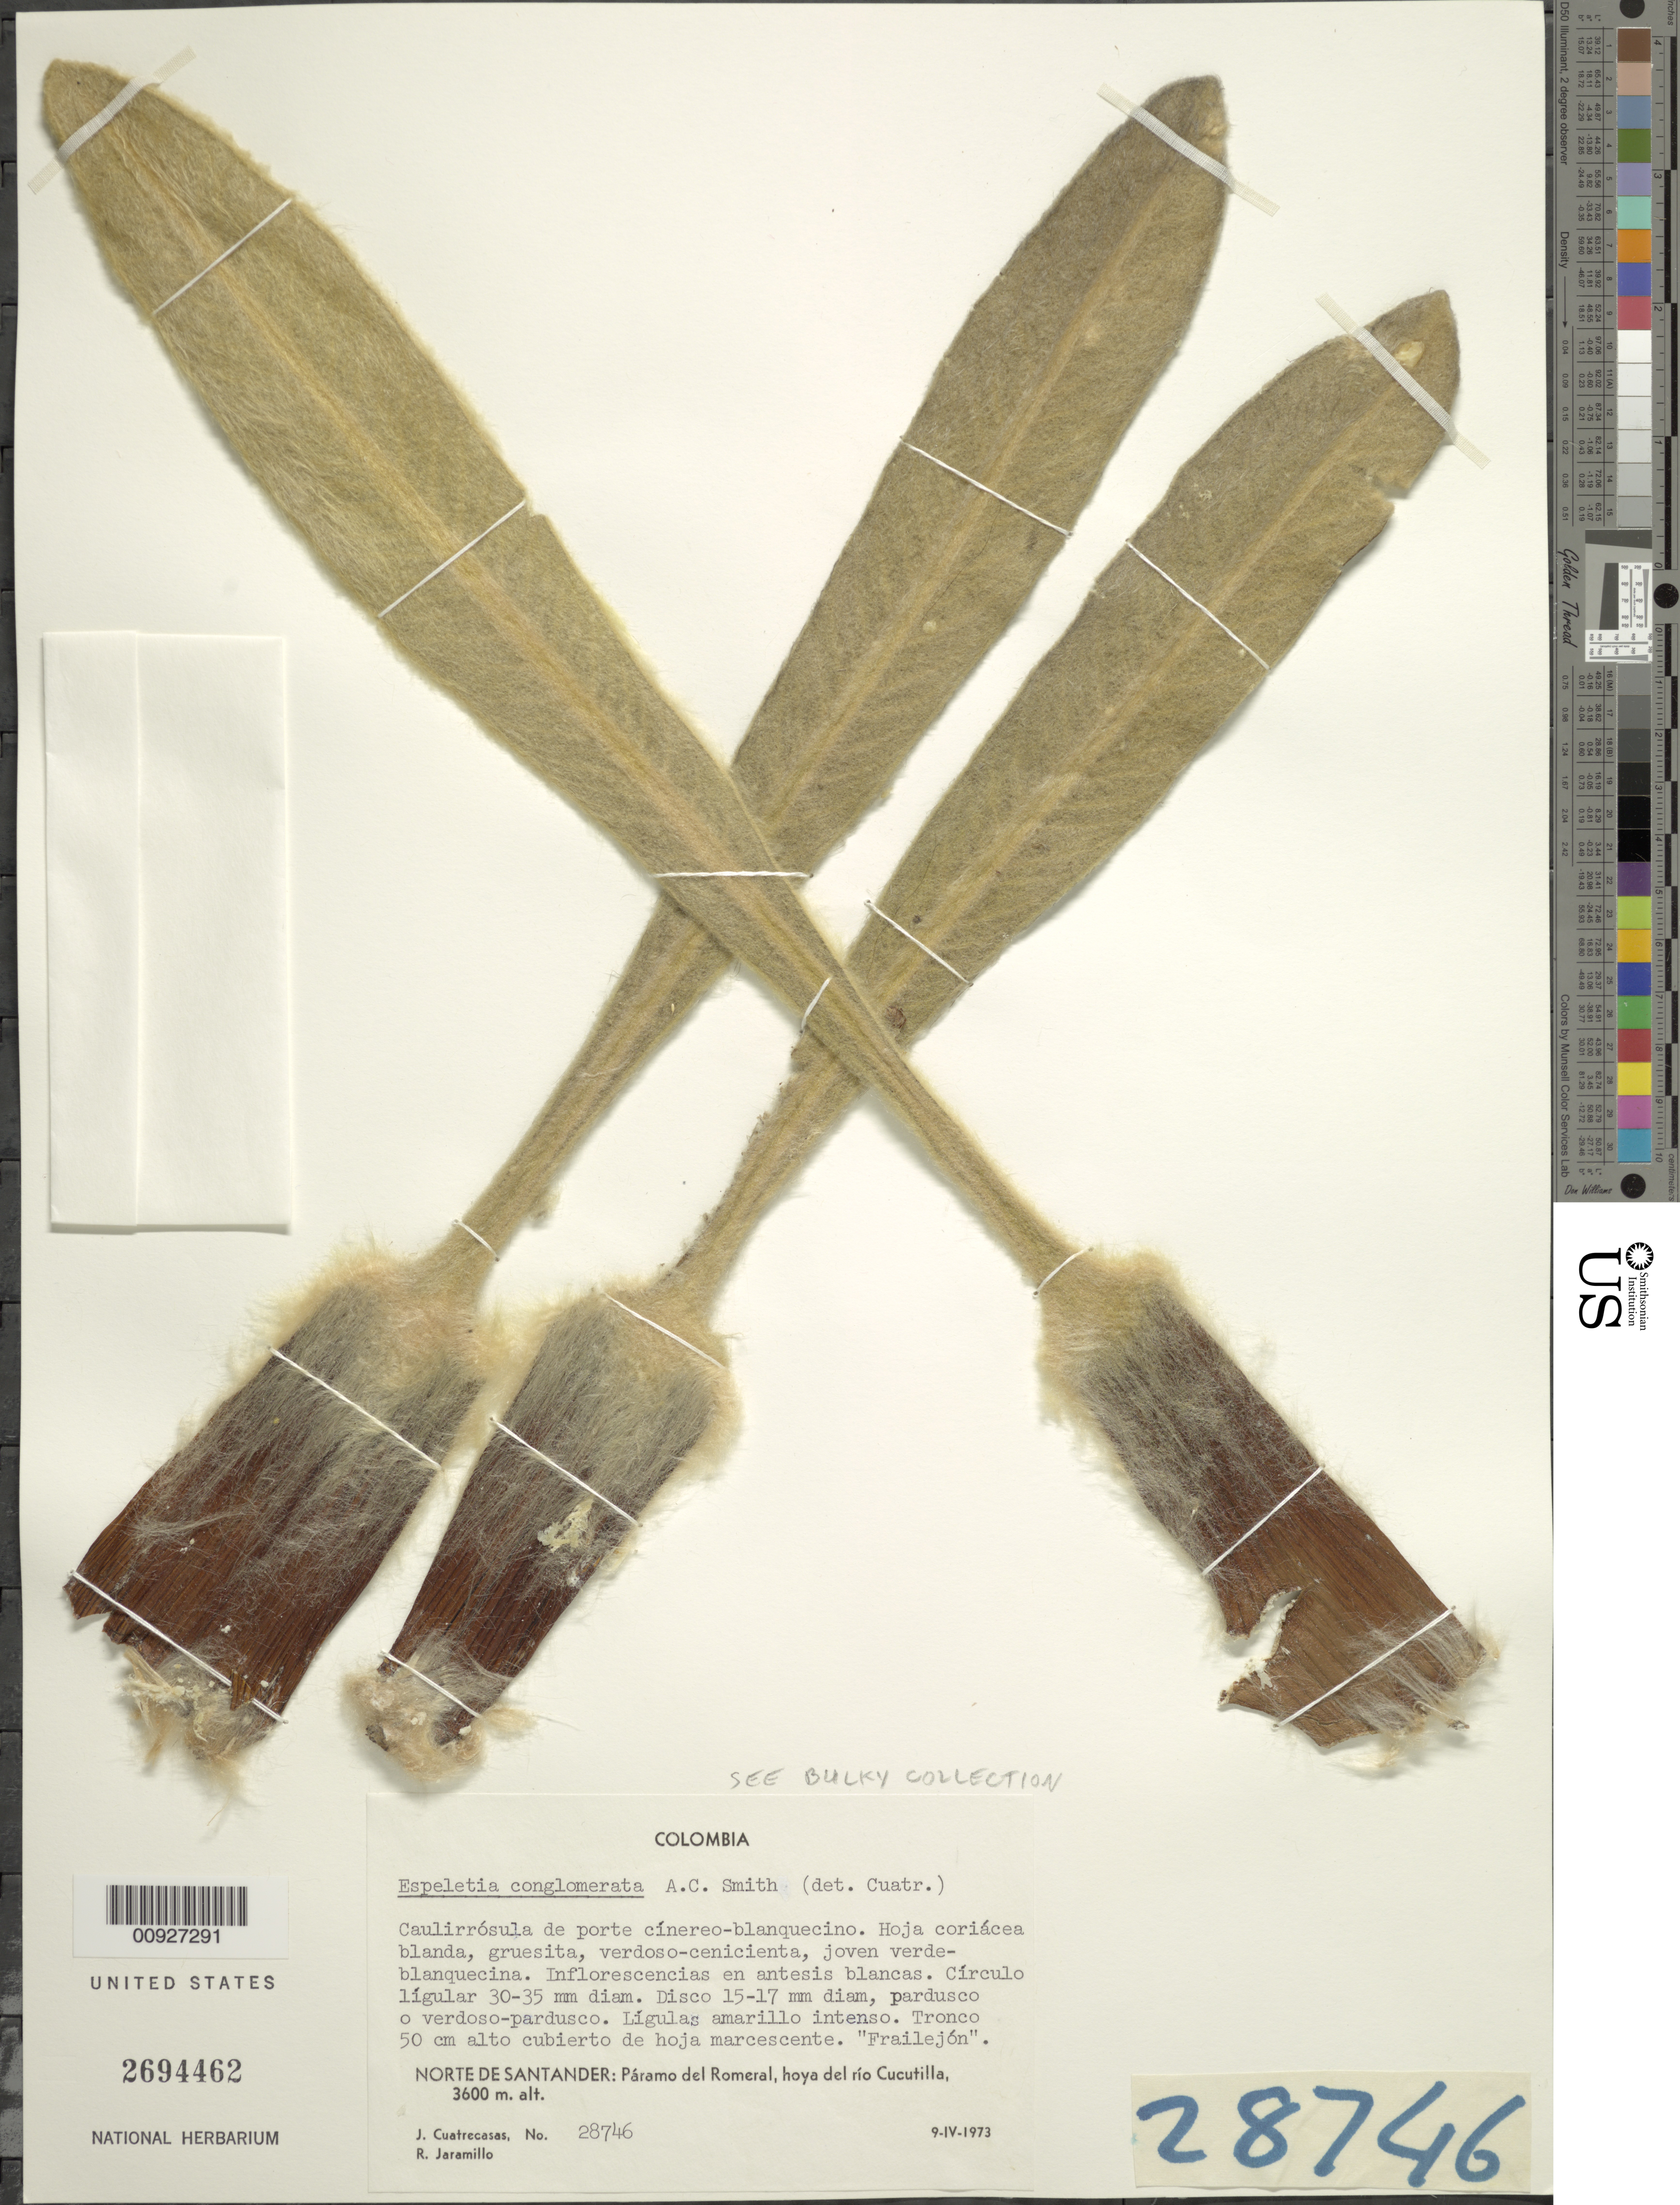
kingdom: Plantae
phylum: Tracheophyta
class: Magnoliopsida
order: Asterales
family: Asteraceae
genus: Espeletia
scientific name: Espeletia conglomerata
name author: A.C. Sm.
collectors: J. Cuatrecasas & R. Jaramillo M.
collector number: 28746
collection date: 1973-04-09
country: Colombia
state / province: Norte de Santander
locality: P. del Romeral. P. del Romeral, hoya del río Cucutilla.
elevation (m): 3600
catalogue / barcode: US 2694462